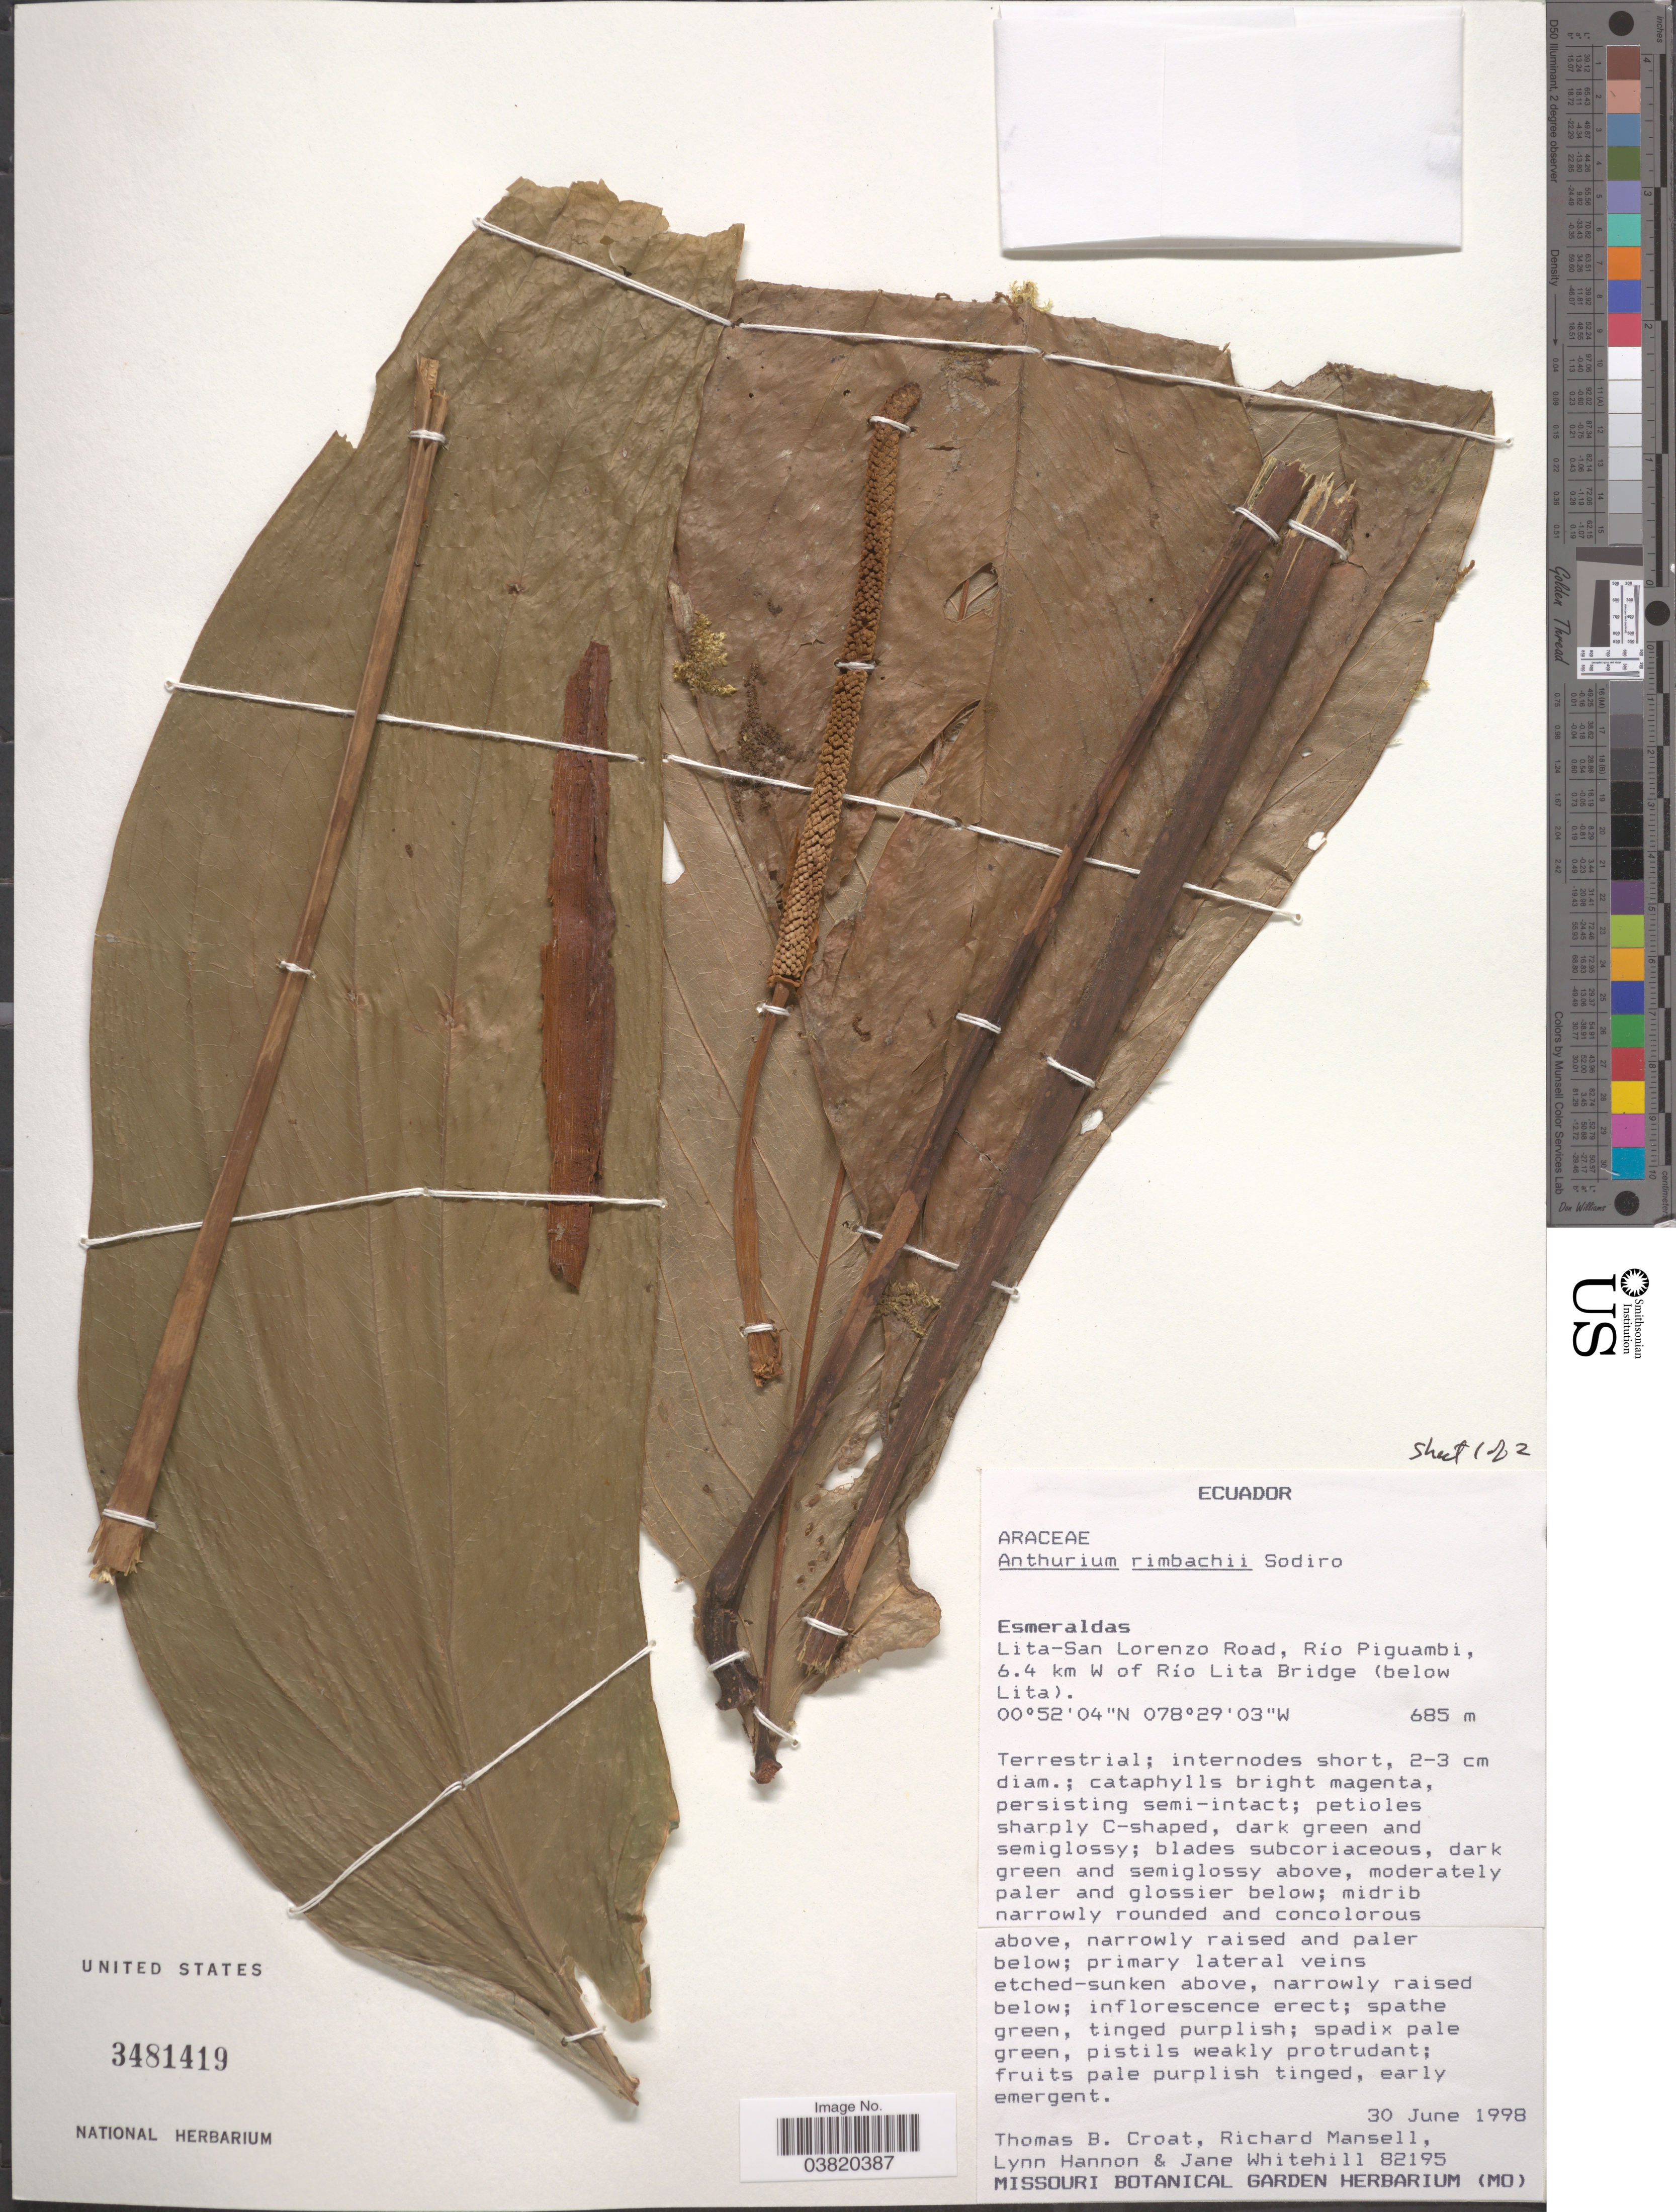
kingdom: Plantae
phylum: Tracheophyta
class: Liliopsida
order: Alismatales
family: Araceae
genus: Anthurium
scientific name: Anthurium rimbachii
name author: Sodiro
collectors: T. B. Croat, R. Mansell, L. Hannon & J. Whitehill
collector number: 82195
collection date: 1998-06-30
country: Ecuador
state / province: Esmeraldas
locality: Lita-San Lorenzo Road, Río Piguambi, 6.4 km W of Río Lita Bridge (below Lita).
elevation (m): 685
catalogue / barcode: US 3481419